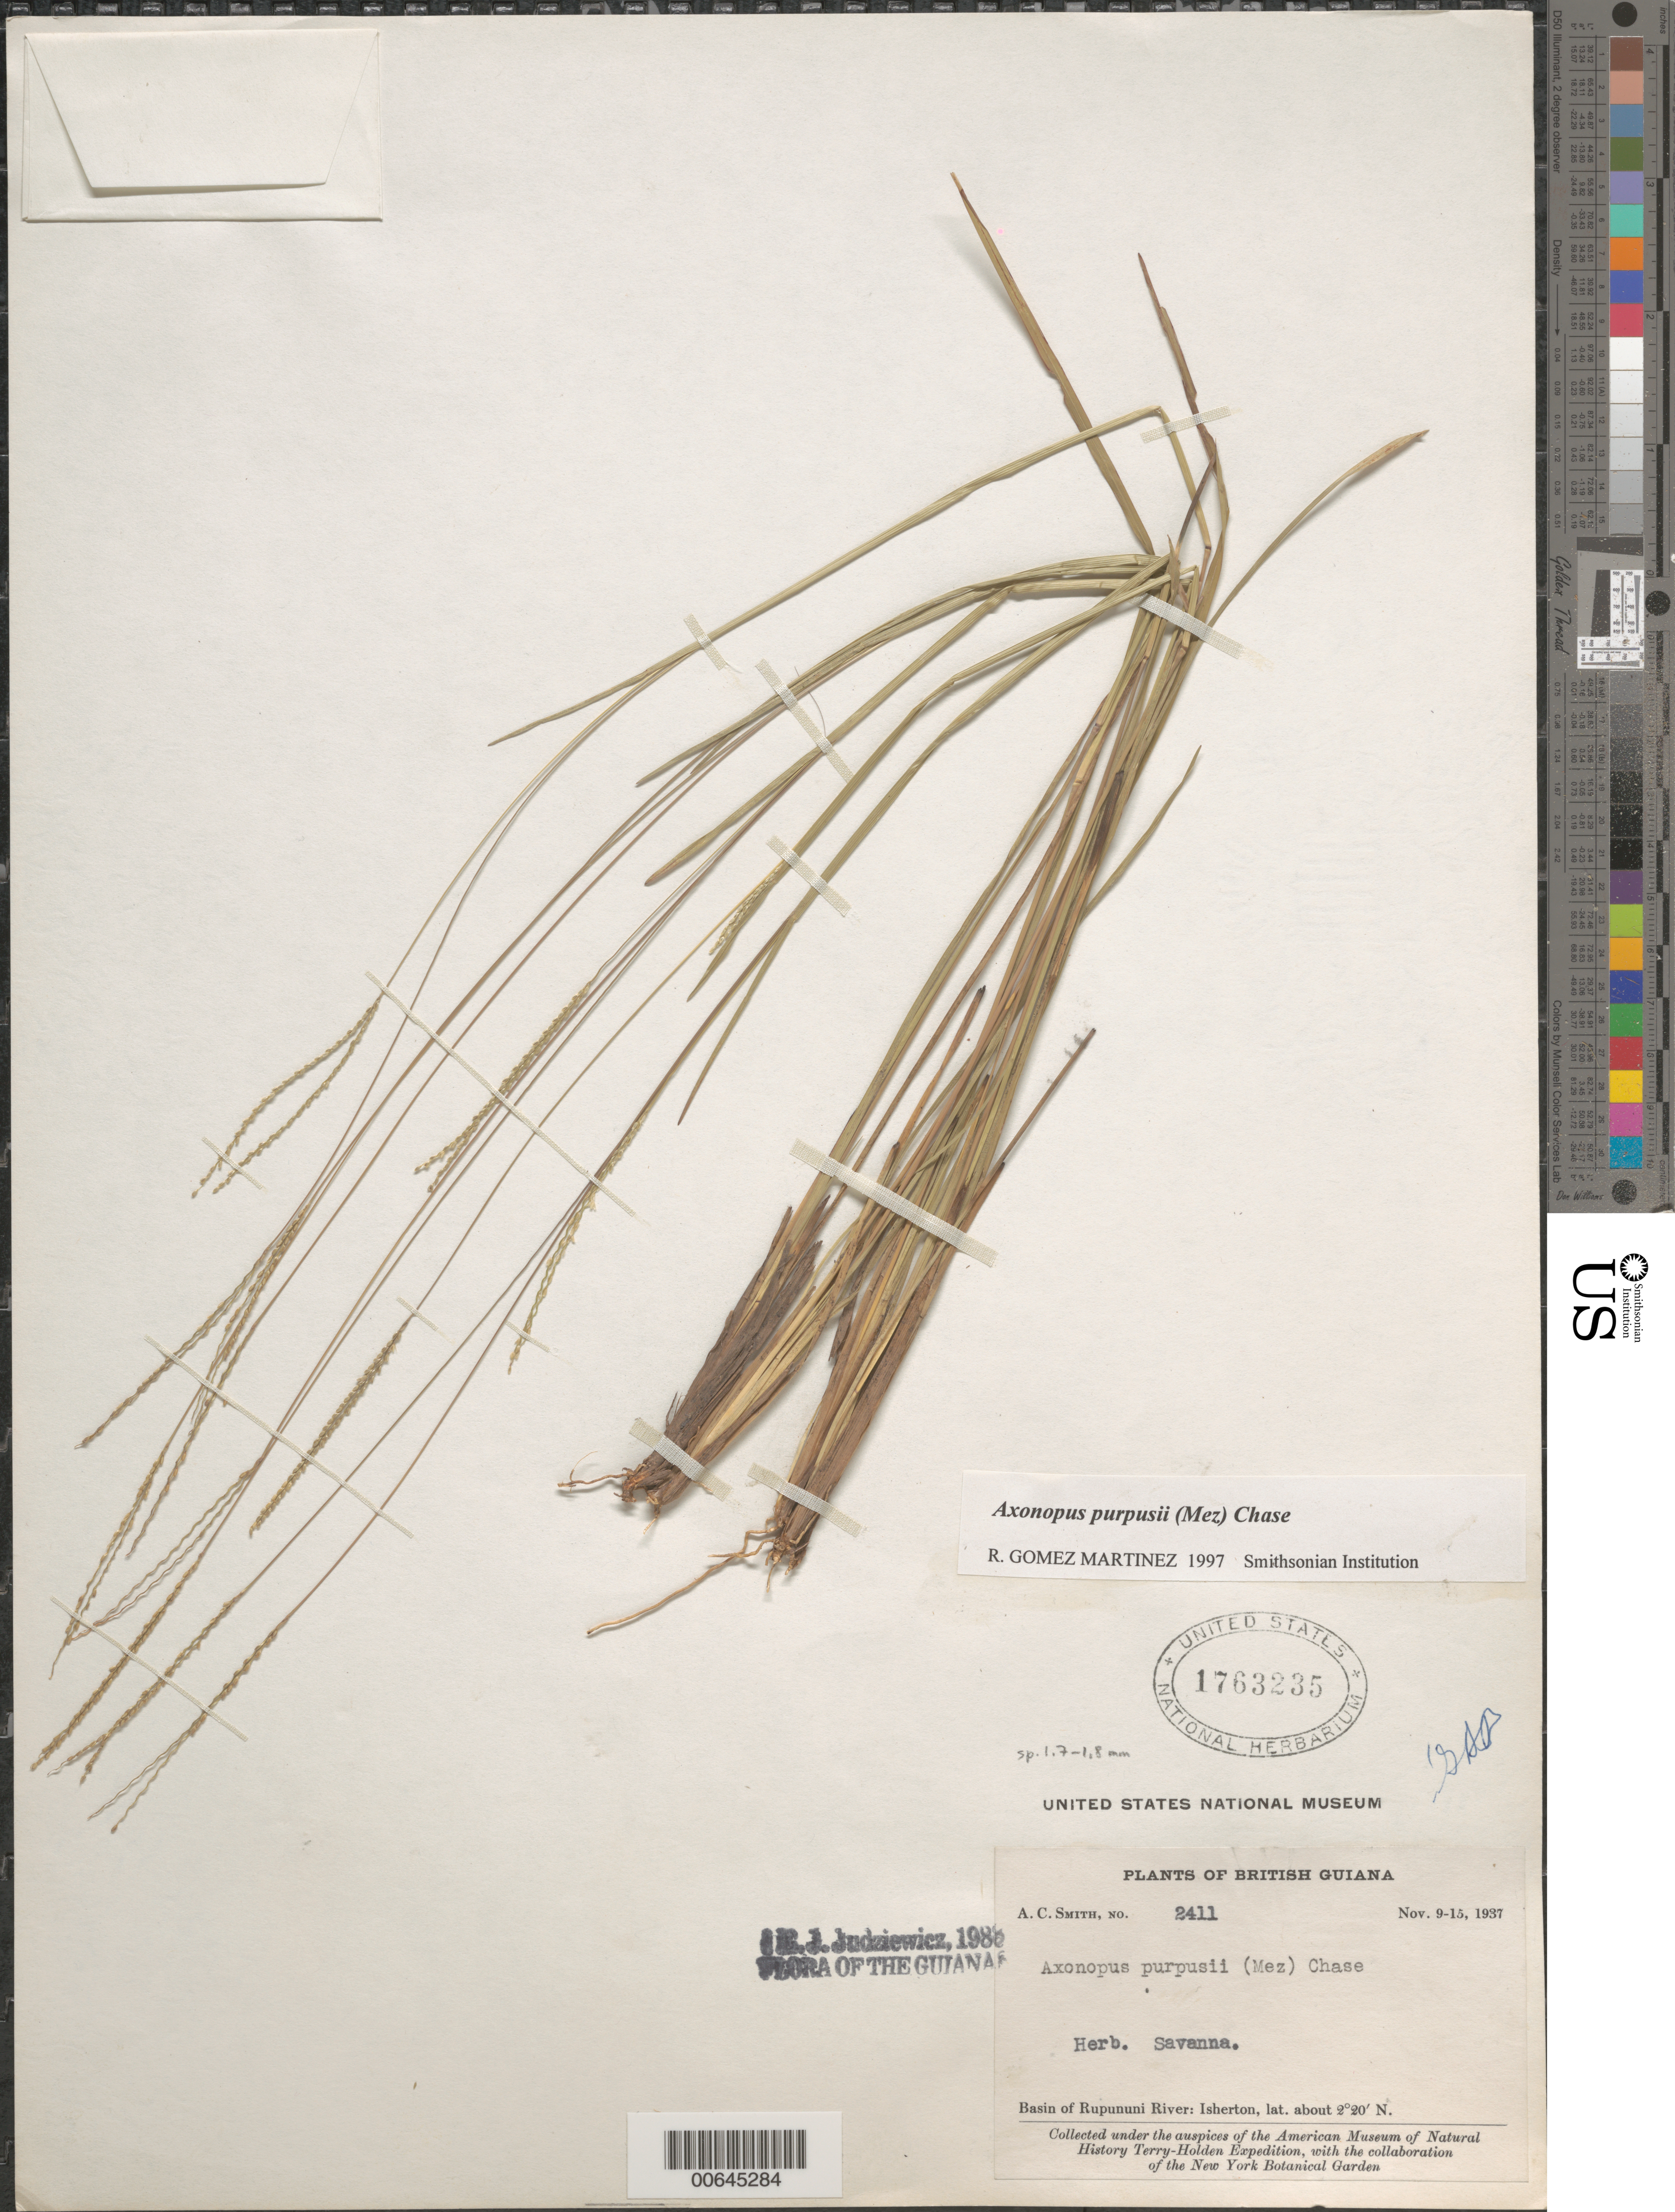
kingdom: Plantae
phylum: Tracheophyta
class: Liliopsida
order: Poales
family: Poaceae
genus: Axonopus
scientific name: Axonopus purpusii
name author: (Mez) Chase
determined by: Gomez Martinez, R.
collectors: A. C. Smith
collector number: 2411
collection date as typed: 9-Nov-37 to 15-Nov-37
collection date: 1937-11-09/1937-11-15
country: Guyana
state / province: U. Takutu-U. Essequibo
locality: Isherton, basin of Rupununi River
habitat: Savanna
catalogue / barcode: US 1763235